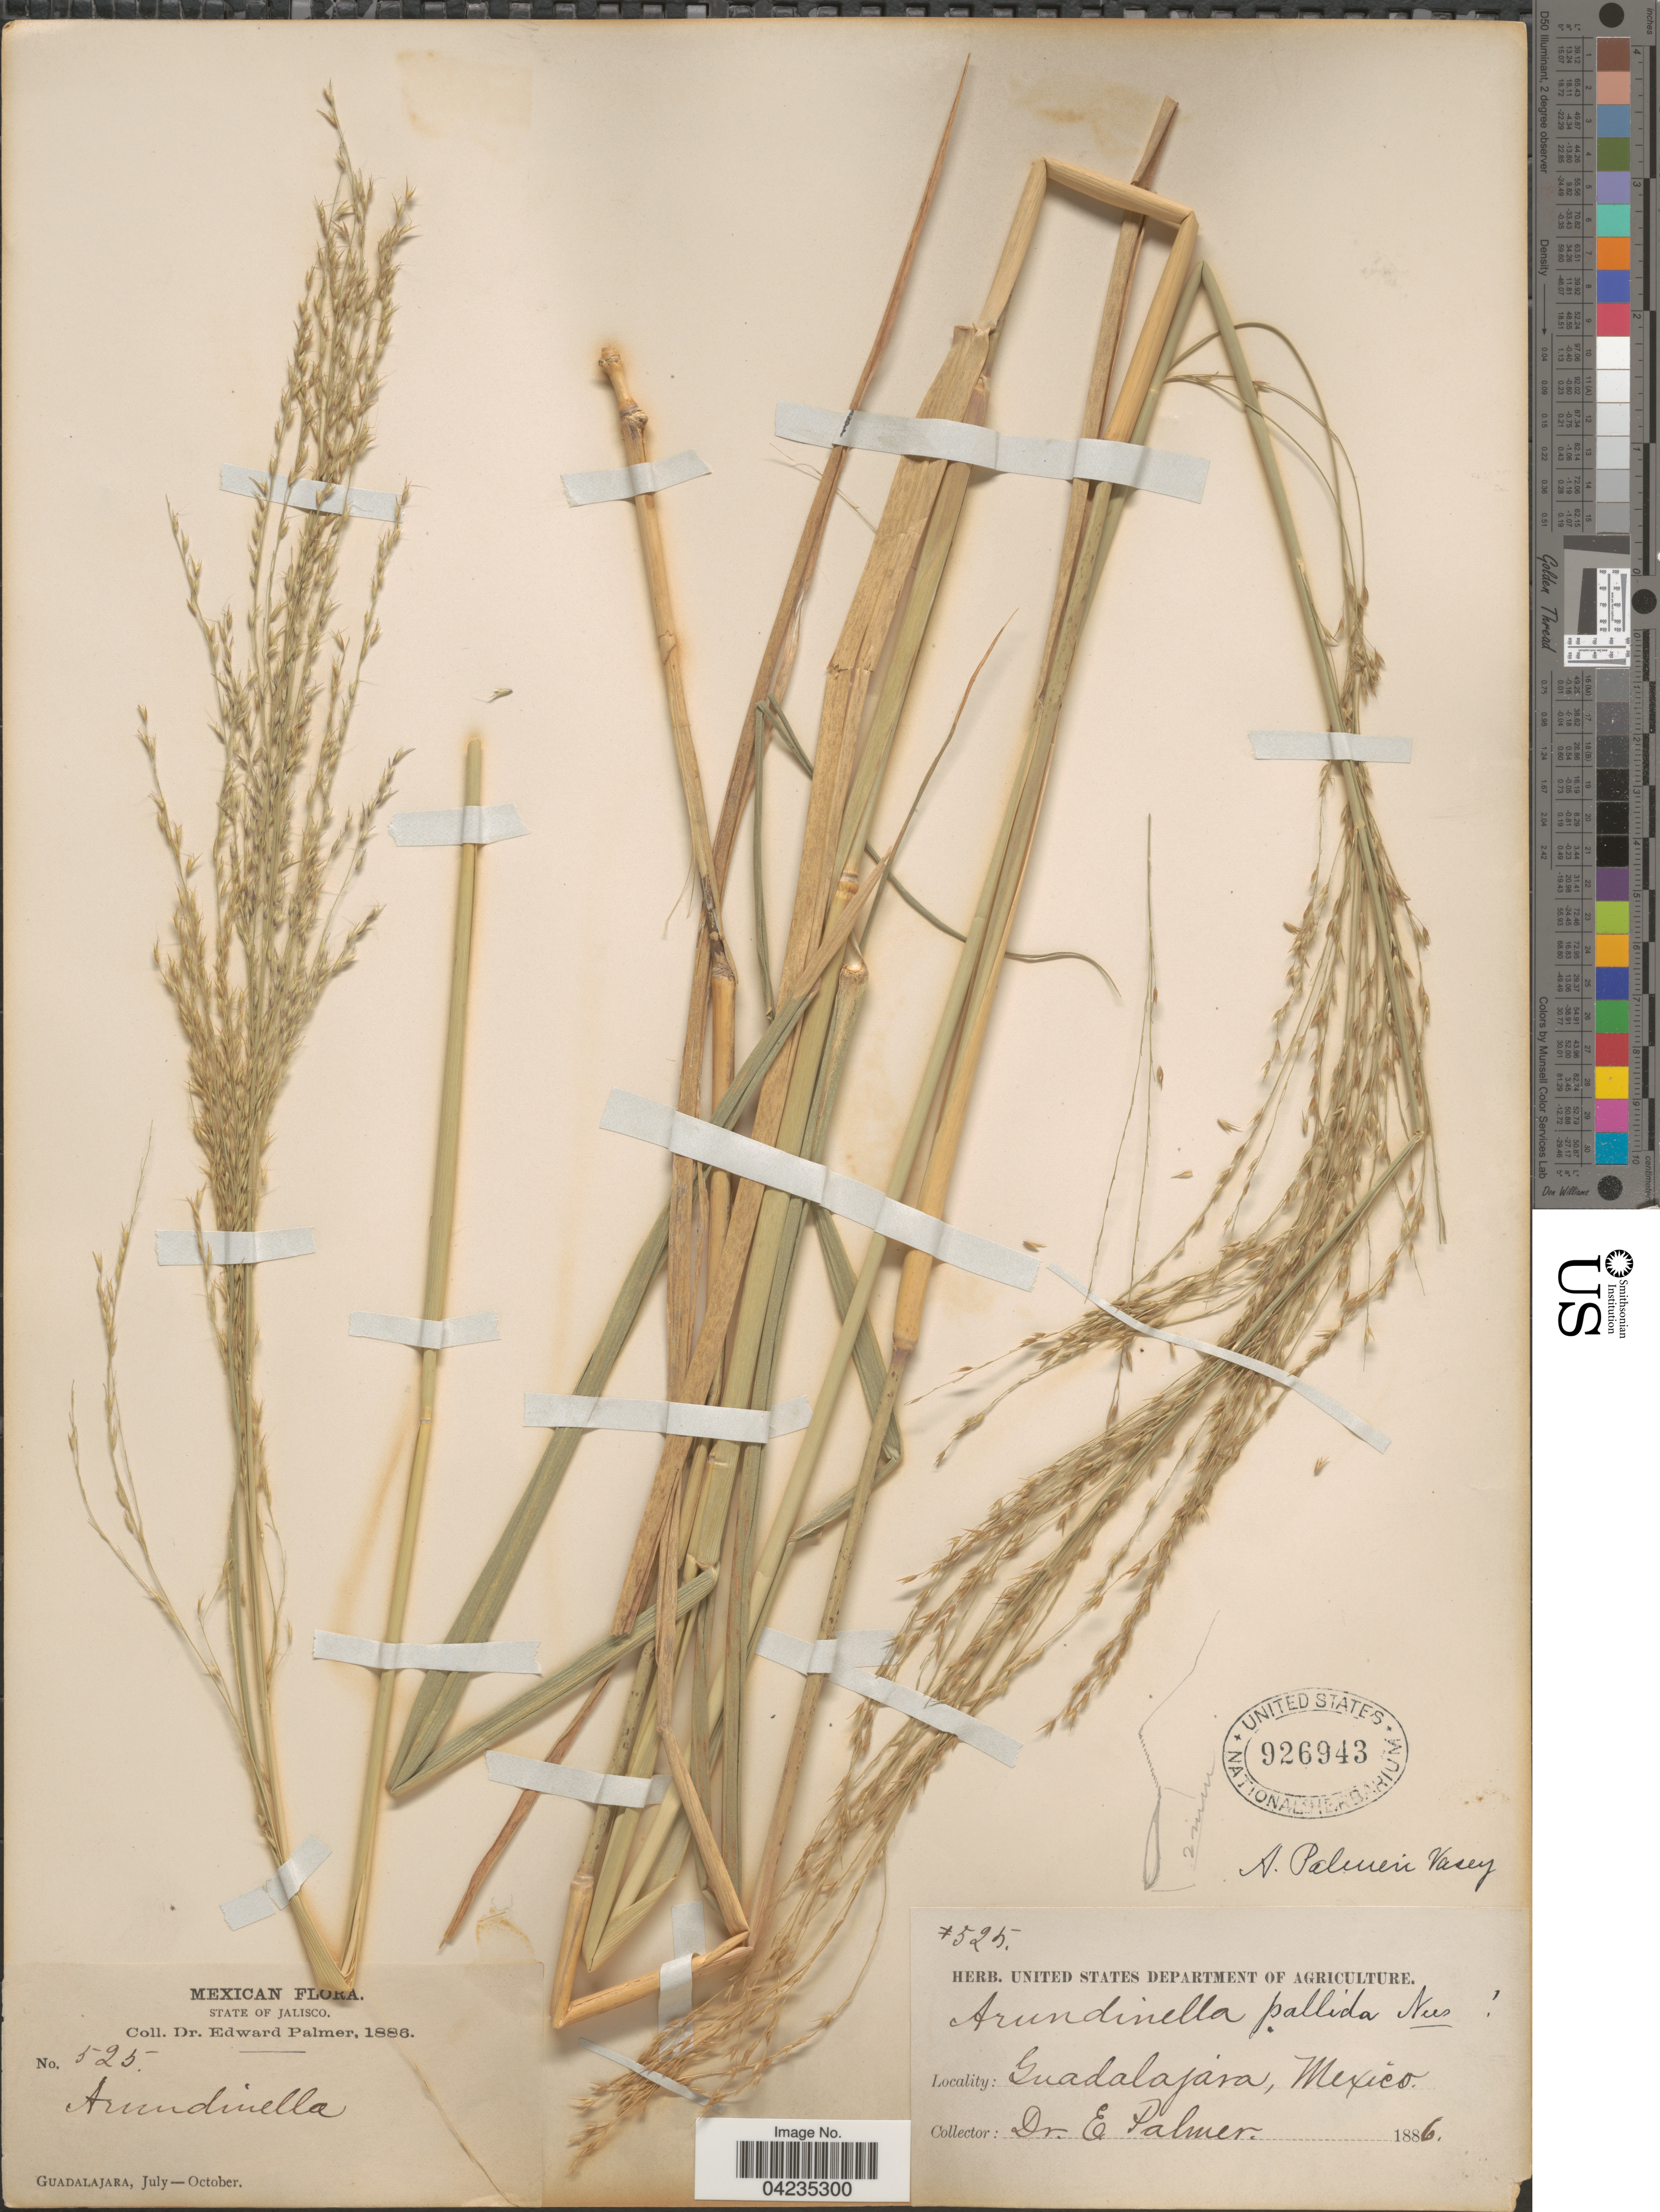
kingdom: Plantae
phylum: Tracheophyta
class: Liliopsida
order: Poales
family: Poaceae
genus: Arundinella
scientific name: Arundinella hispida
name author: (Humb. & Bonpl. ex Willd.) Kuntze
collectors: E. Palmer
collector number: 525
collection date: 1886-07/1886-10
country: Mexico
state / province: Jalisco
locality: Guadalajara.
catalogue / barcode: US 926943